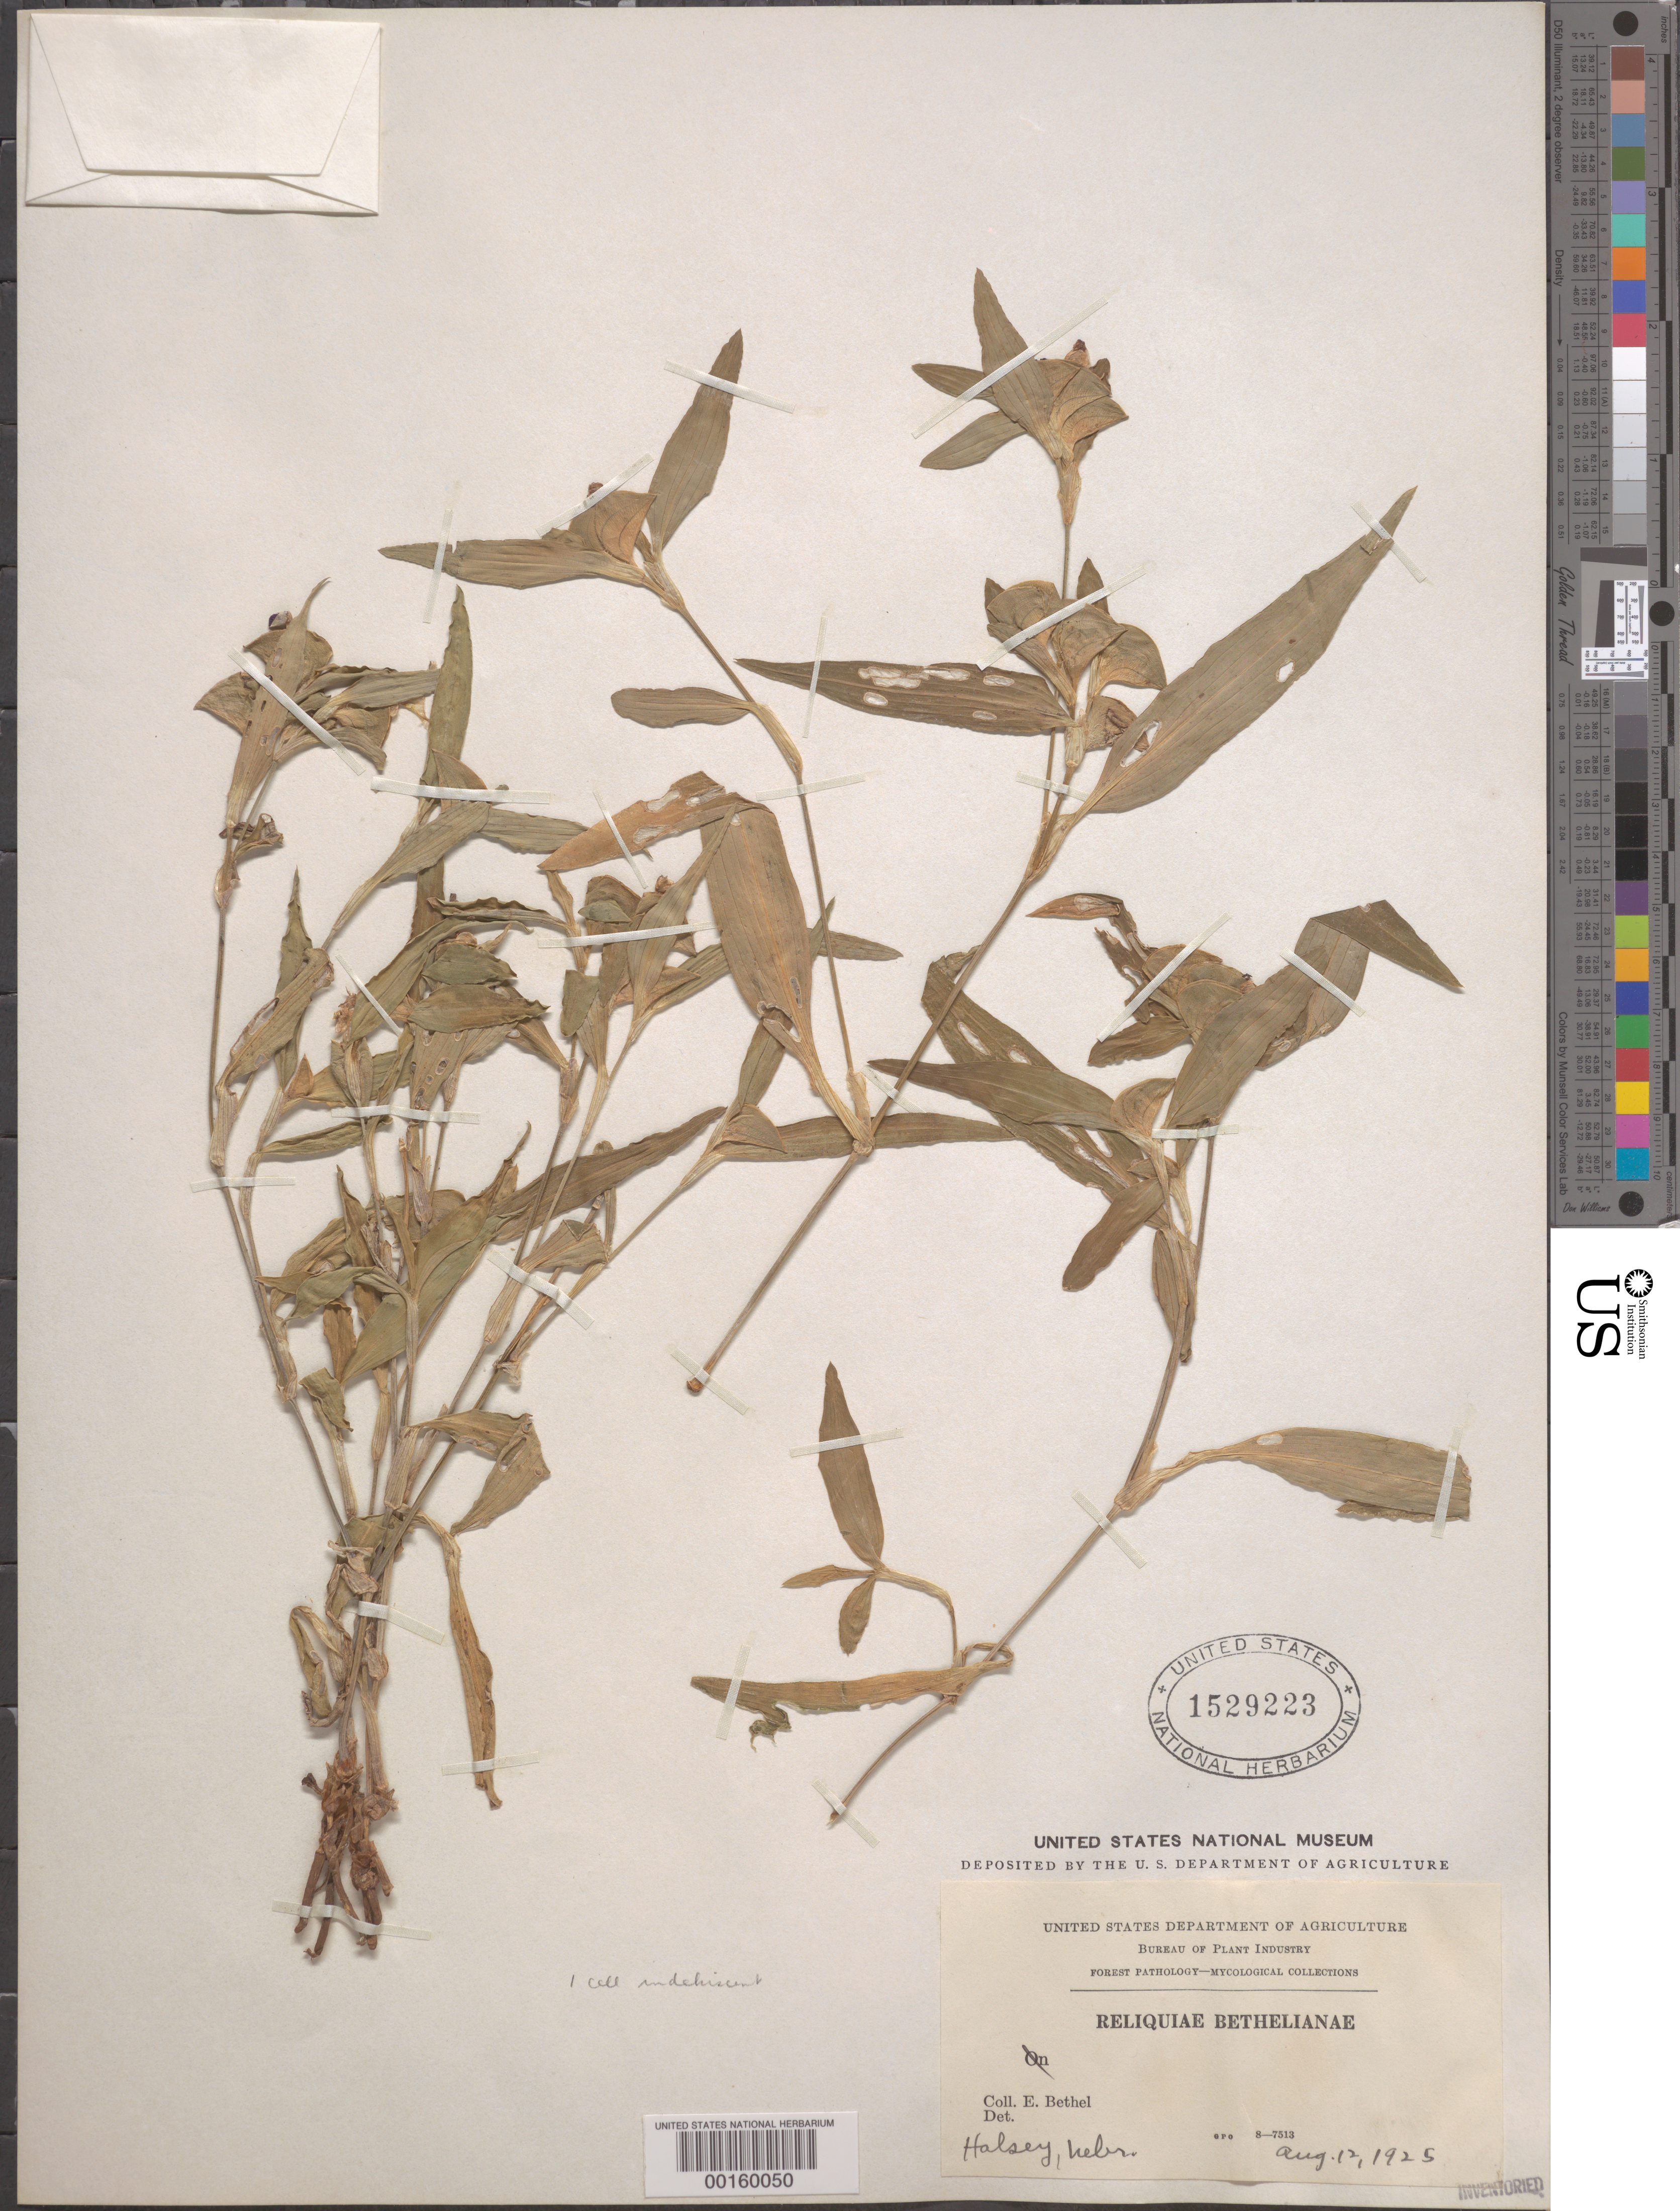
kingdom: Plantae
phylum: Tracheophyta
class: Liliopsida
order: Commelinales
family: Commelinaceae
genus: Commelina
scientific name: Commelina erecta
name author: L.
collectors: E. Bethel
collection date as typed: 12 Aug 1925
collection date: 1925-08-12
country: United States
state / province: Nebraska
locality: Halsey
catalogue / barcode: US 1529223